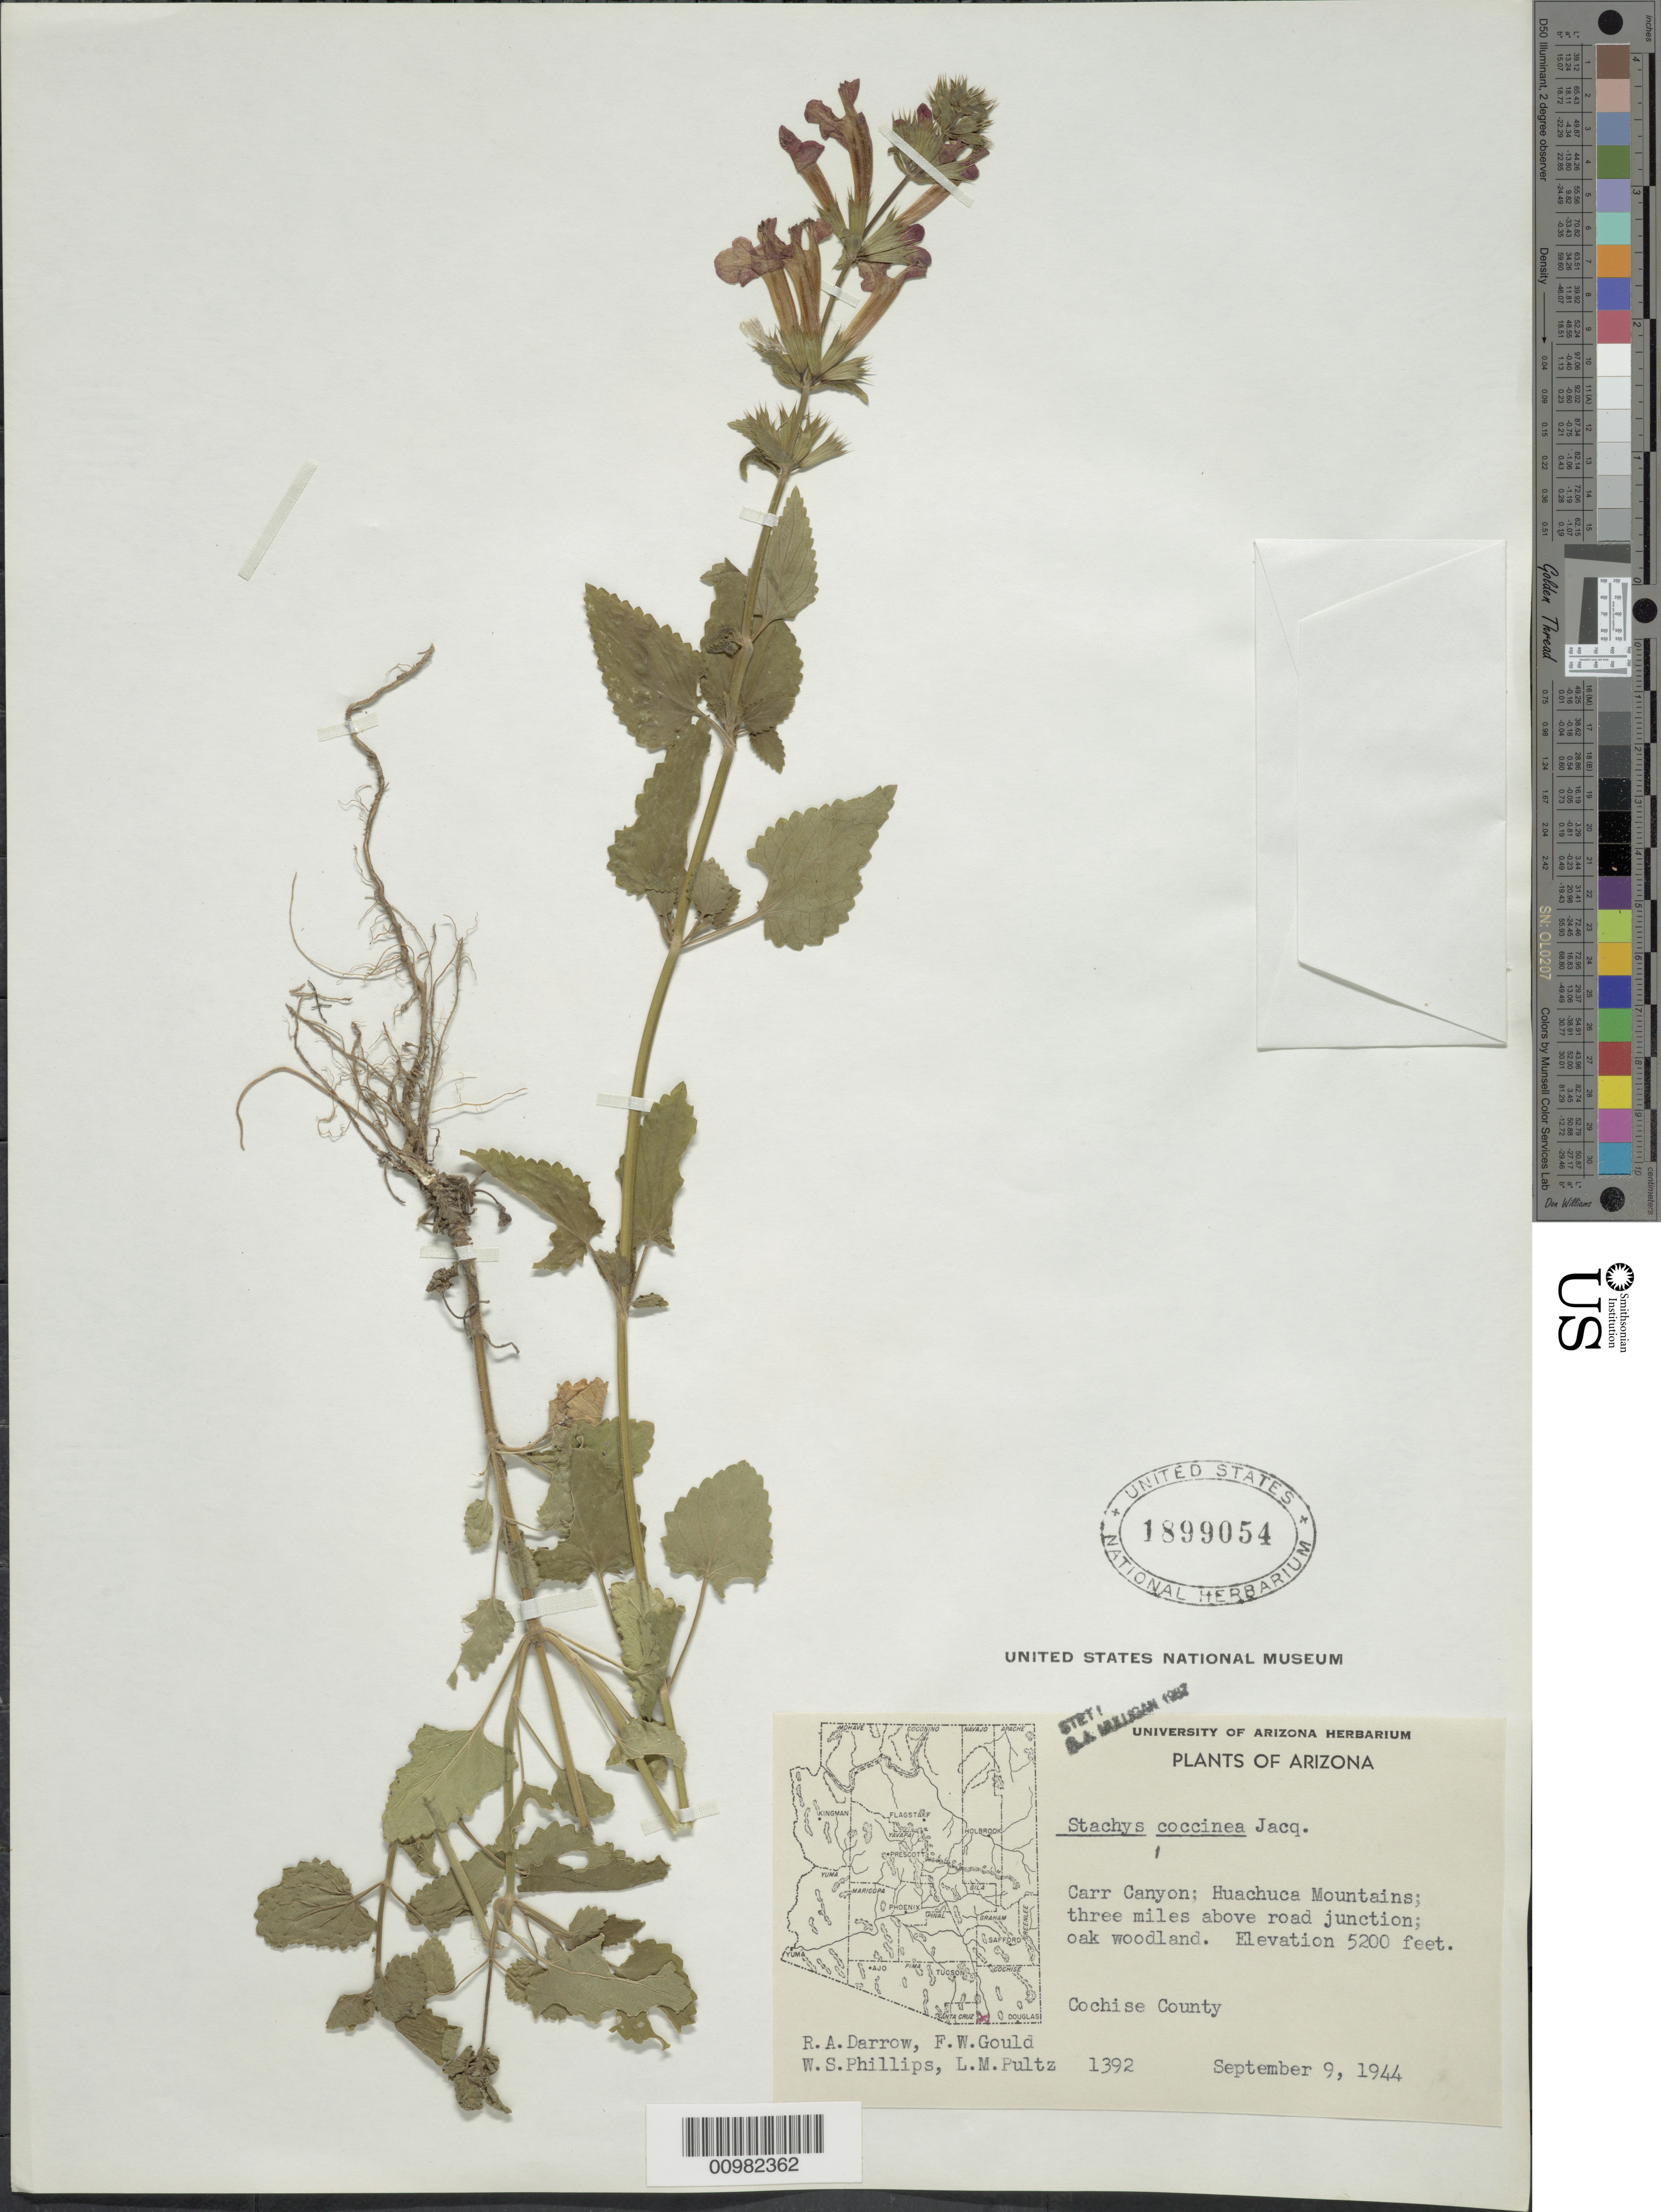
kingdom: Plantae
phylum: Tracheophyta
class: Magnoliopsida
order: Lamiales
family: Lamiaceae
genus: Stachys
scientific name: Stachys coccinea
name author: Ortega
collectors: R. A. Darrow, F. W. Gould, W. S. Phillips & L. Pultz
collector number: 1392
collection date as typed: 09 Sep 1944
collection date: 1944-09-09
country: United States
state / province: Arizona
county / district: Cochise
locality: Huachuca Mts.; Carr Canyon; 3 mi. above road junction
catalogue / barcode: US 1899054